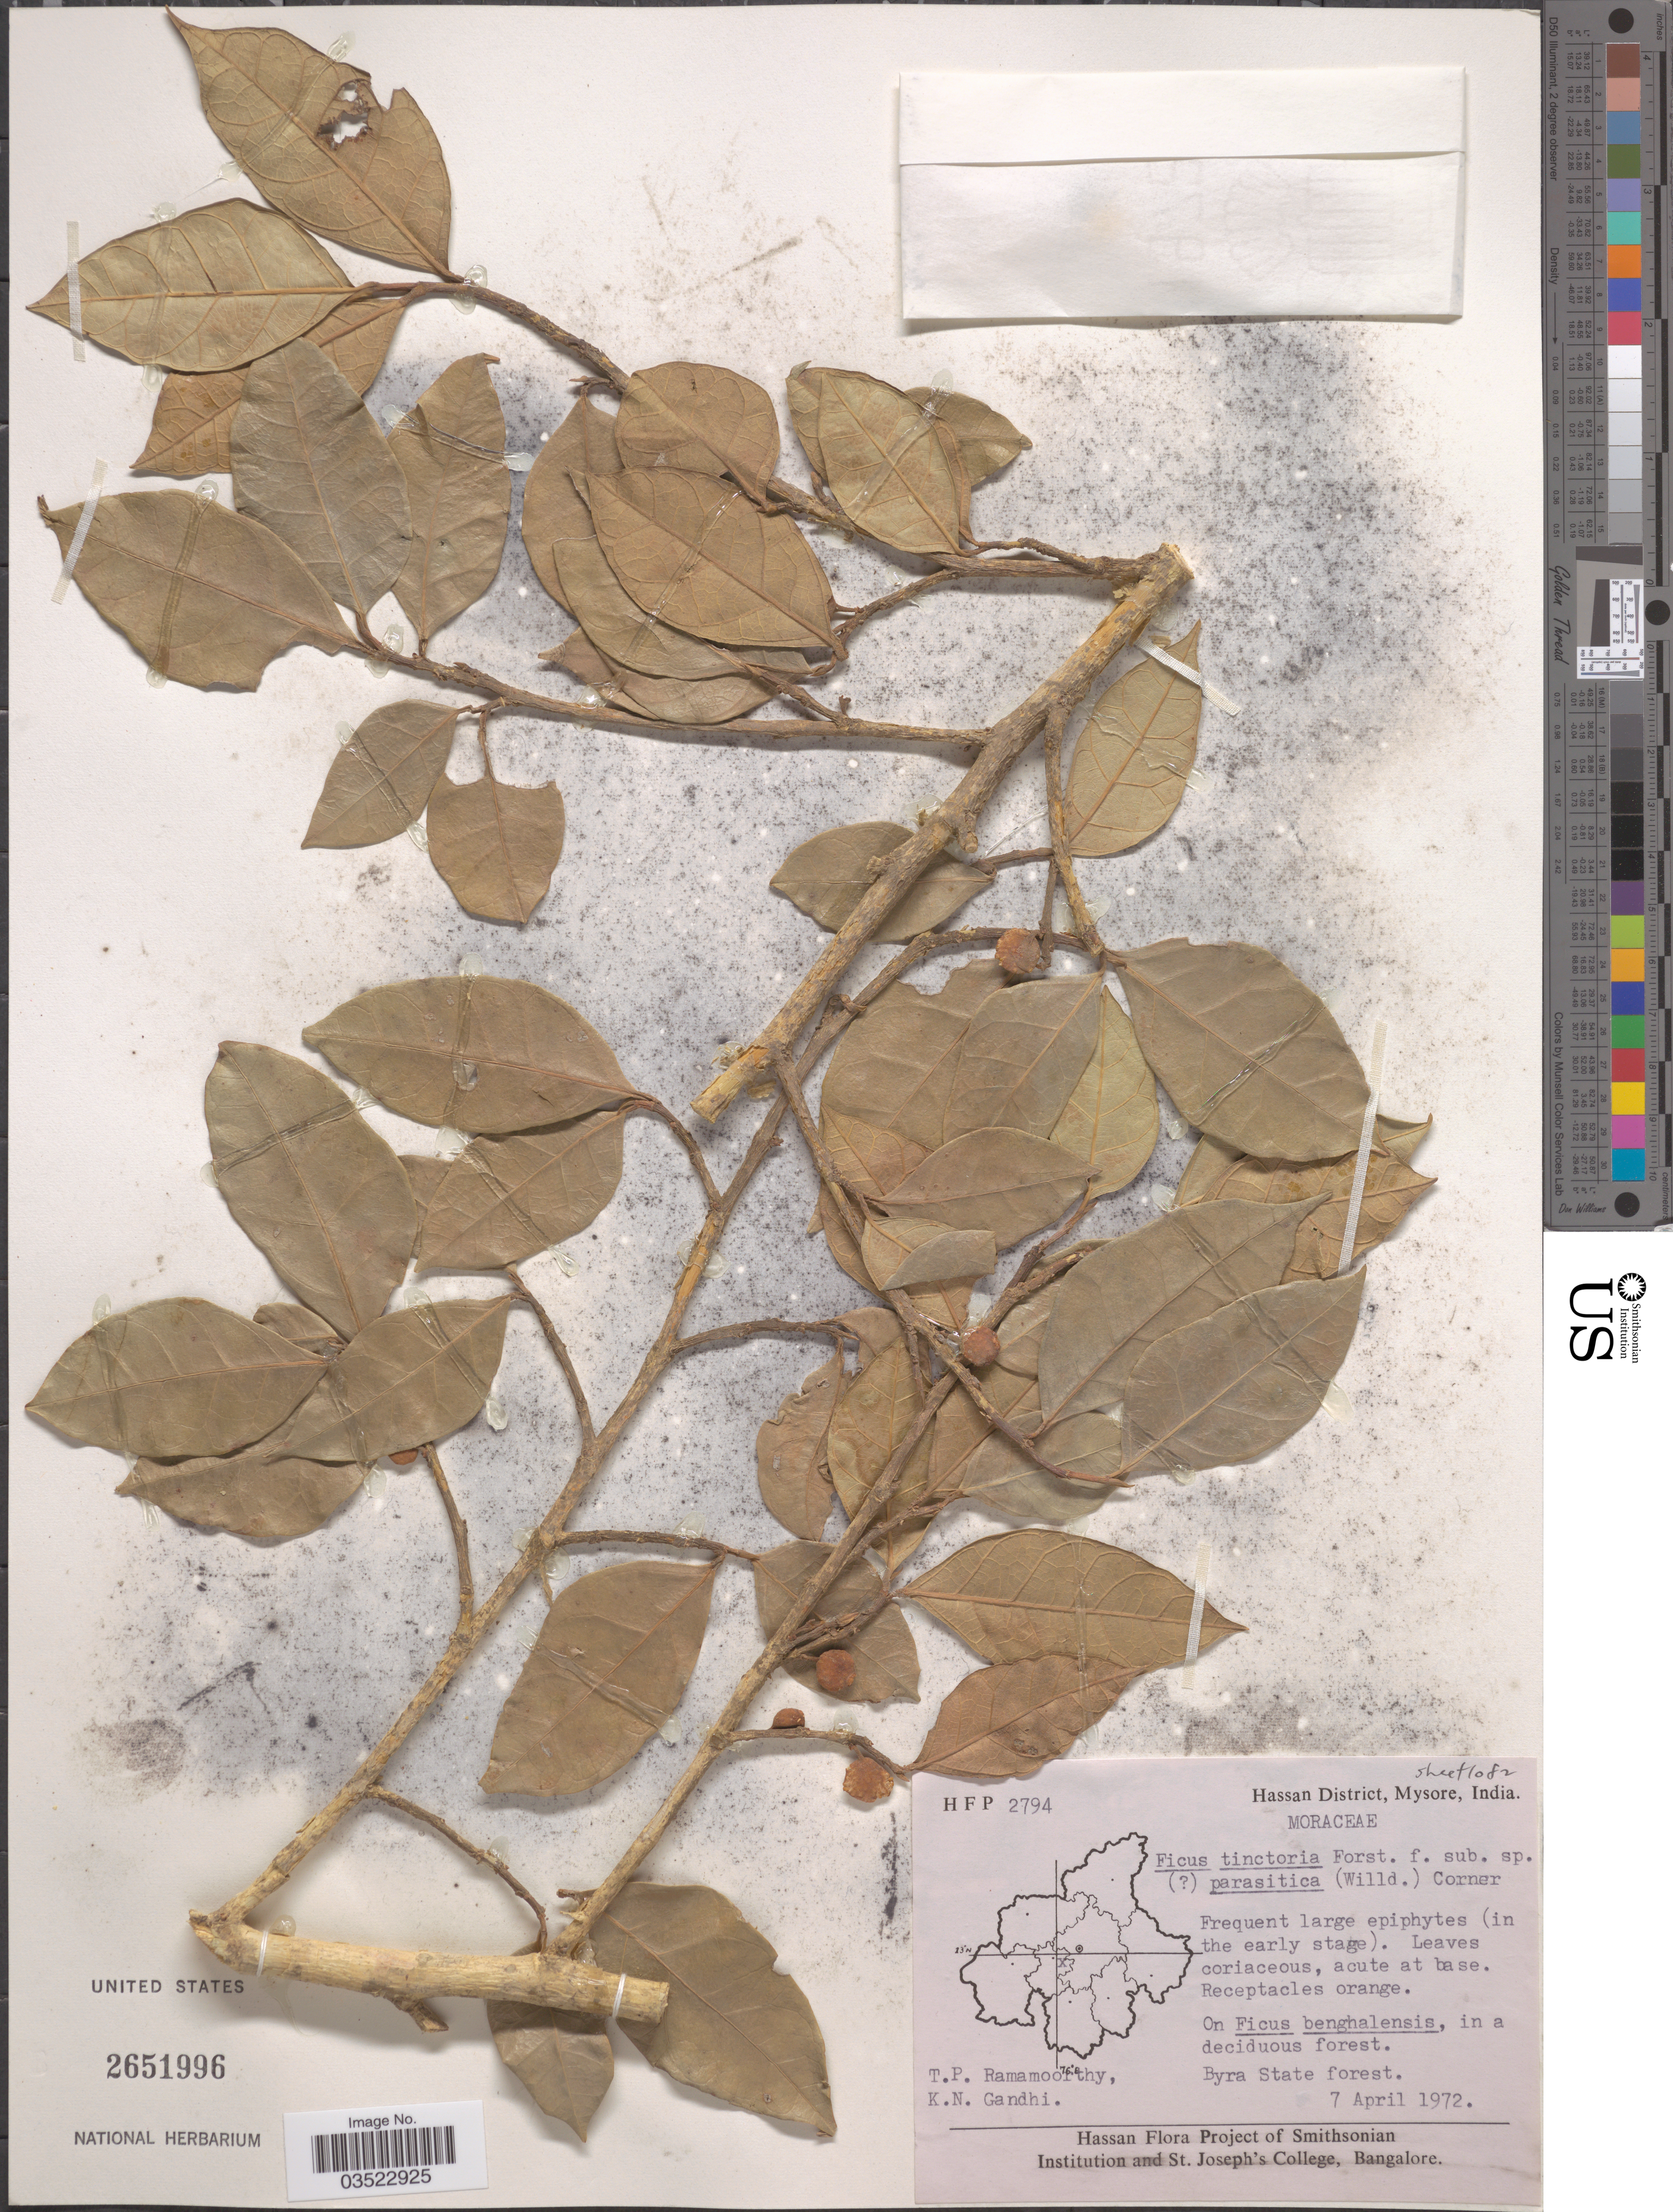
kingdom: Plantae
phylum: Tracheophyta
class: Magnoliopsida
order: Rosales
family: Moraceae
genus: Ficus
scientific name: Ficus tinctoria subsp. parasitica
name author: (J. Koenig ex Willd.) Corner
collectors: T. P. Ramamoorthy & K. N. Gandhi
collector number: HFP2794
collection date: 1972-04-07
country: India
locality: Hassan District, Mysore. Byra State forest.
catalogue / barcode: US 2651996